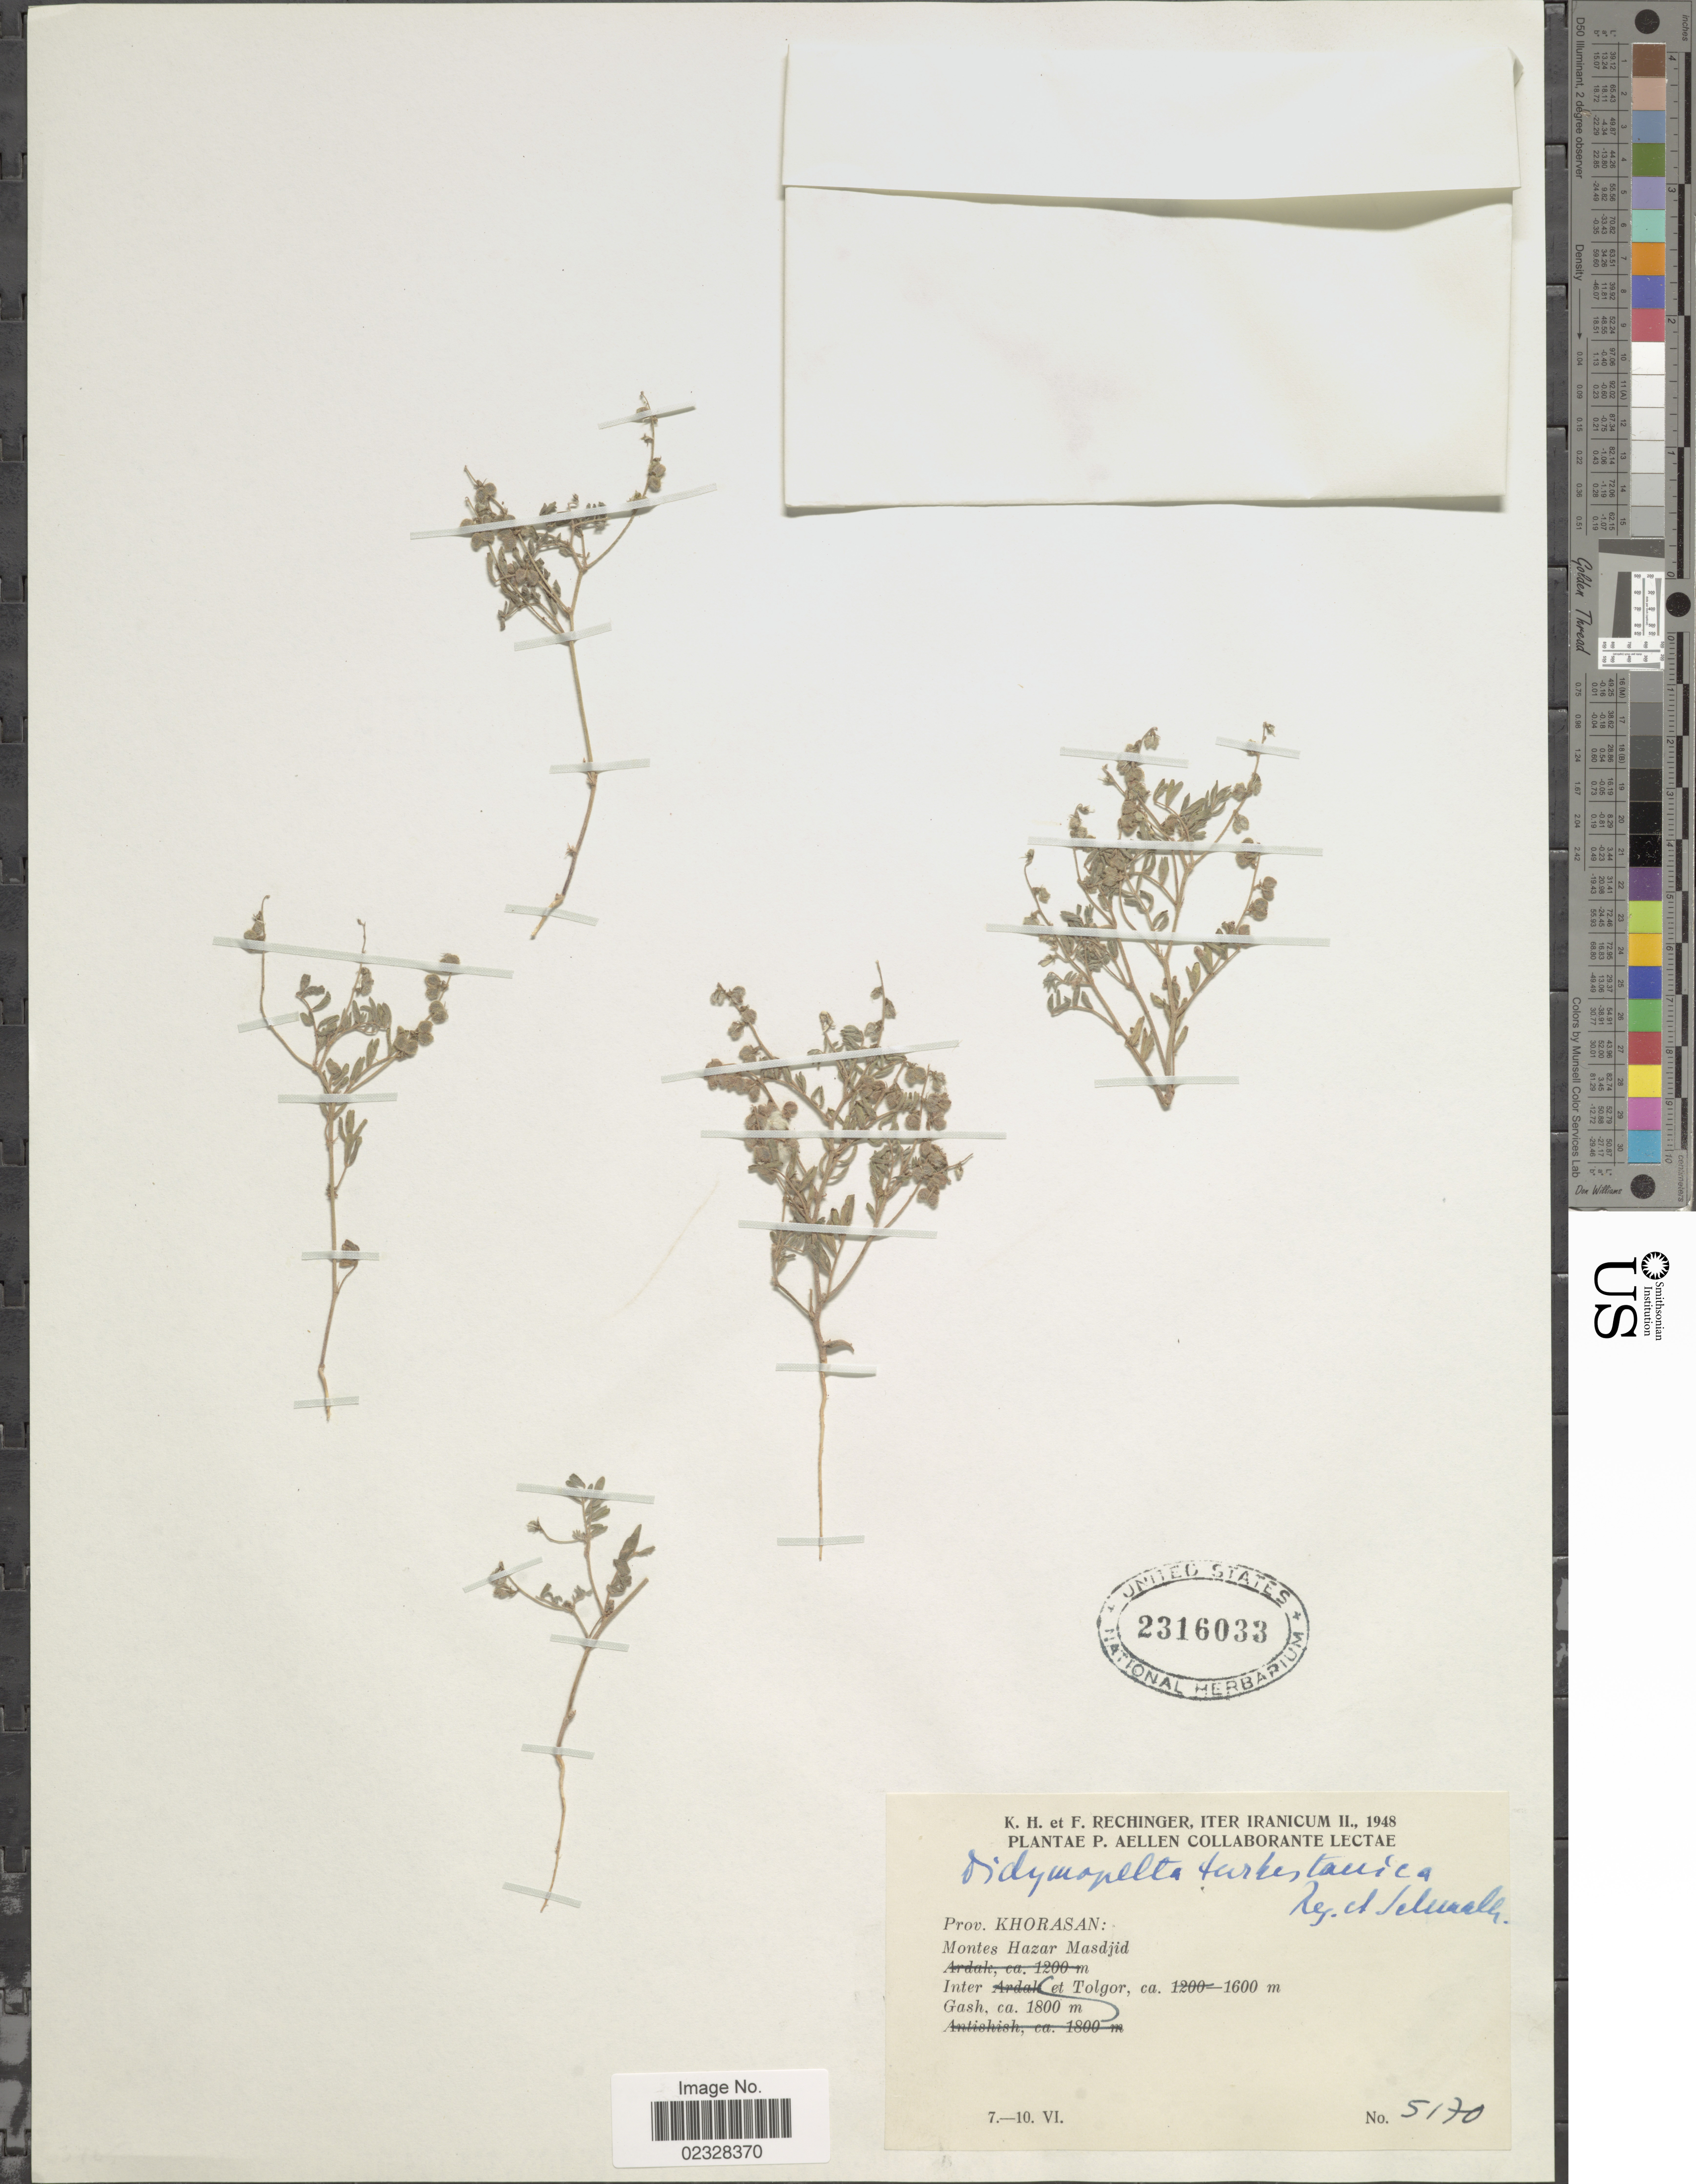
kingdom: Plantae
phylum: Tracheophyta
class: Magnoliopsida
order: Fabales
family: Fabaceae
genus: Astragalus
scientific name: Astragalus schmalhauseni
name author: Bunge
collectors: K. H. Rechinger, F. Rechinger & P. Aellen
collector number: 5170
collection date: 1948-06-07/1948-06-10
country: Iran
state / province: Khorasan [obsolete]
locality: Montes Hazar Masdjid, Inter et Tolgor, Gash.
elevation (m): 1600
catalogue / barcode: US 2316033